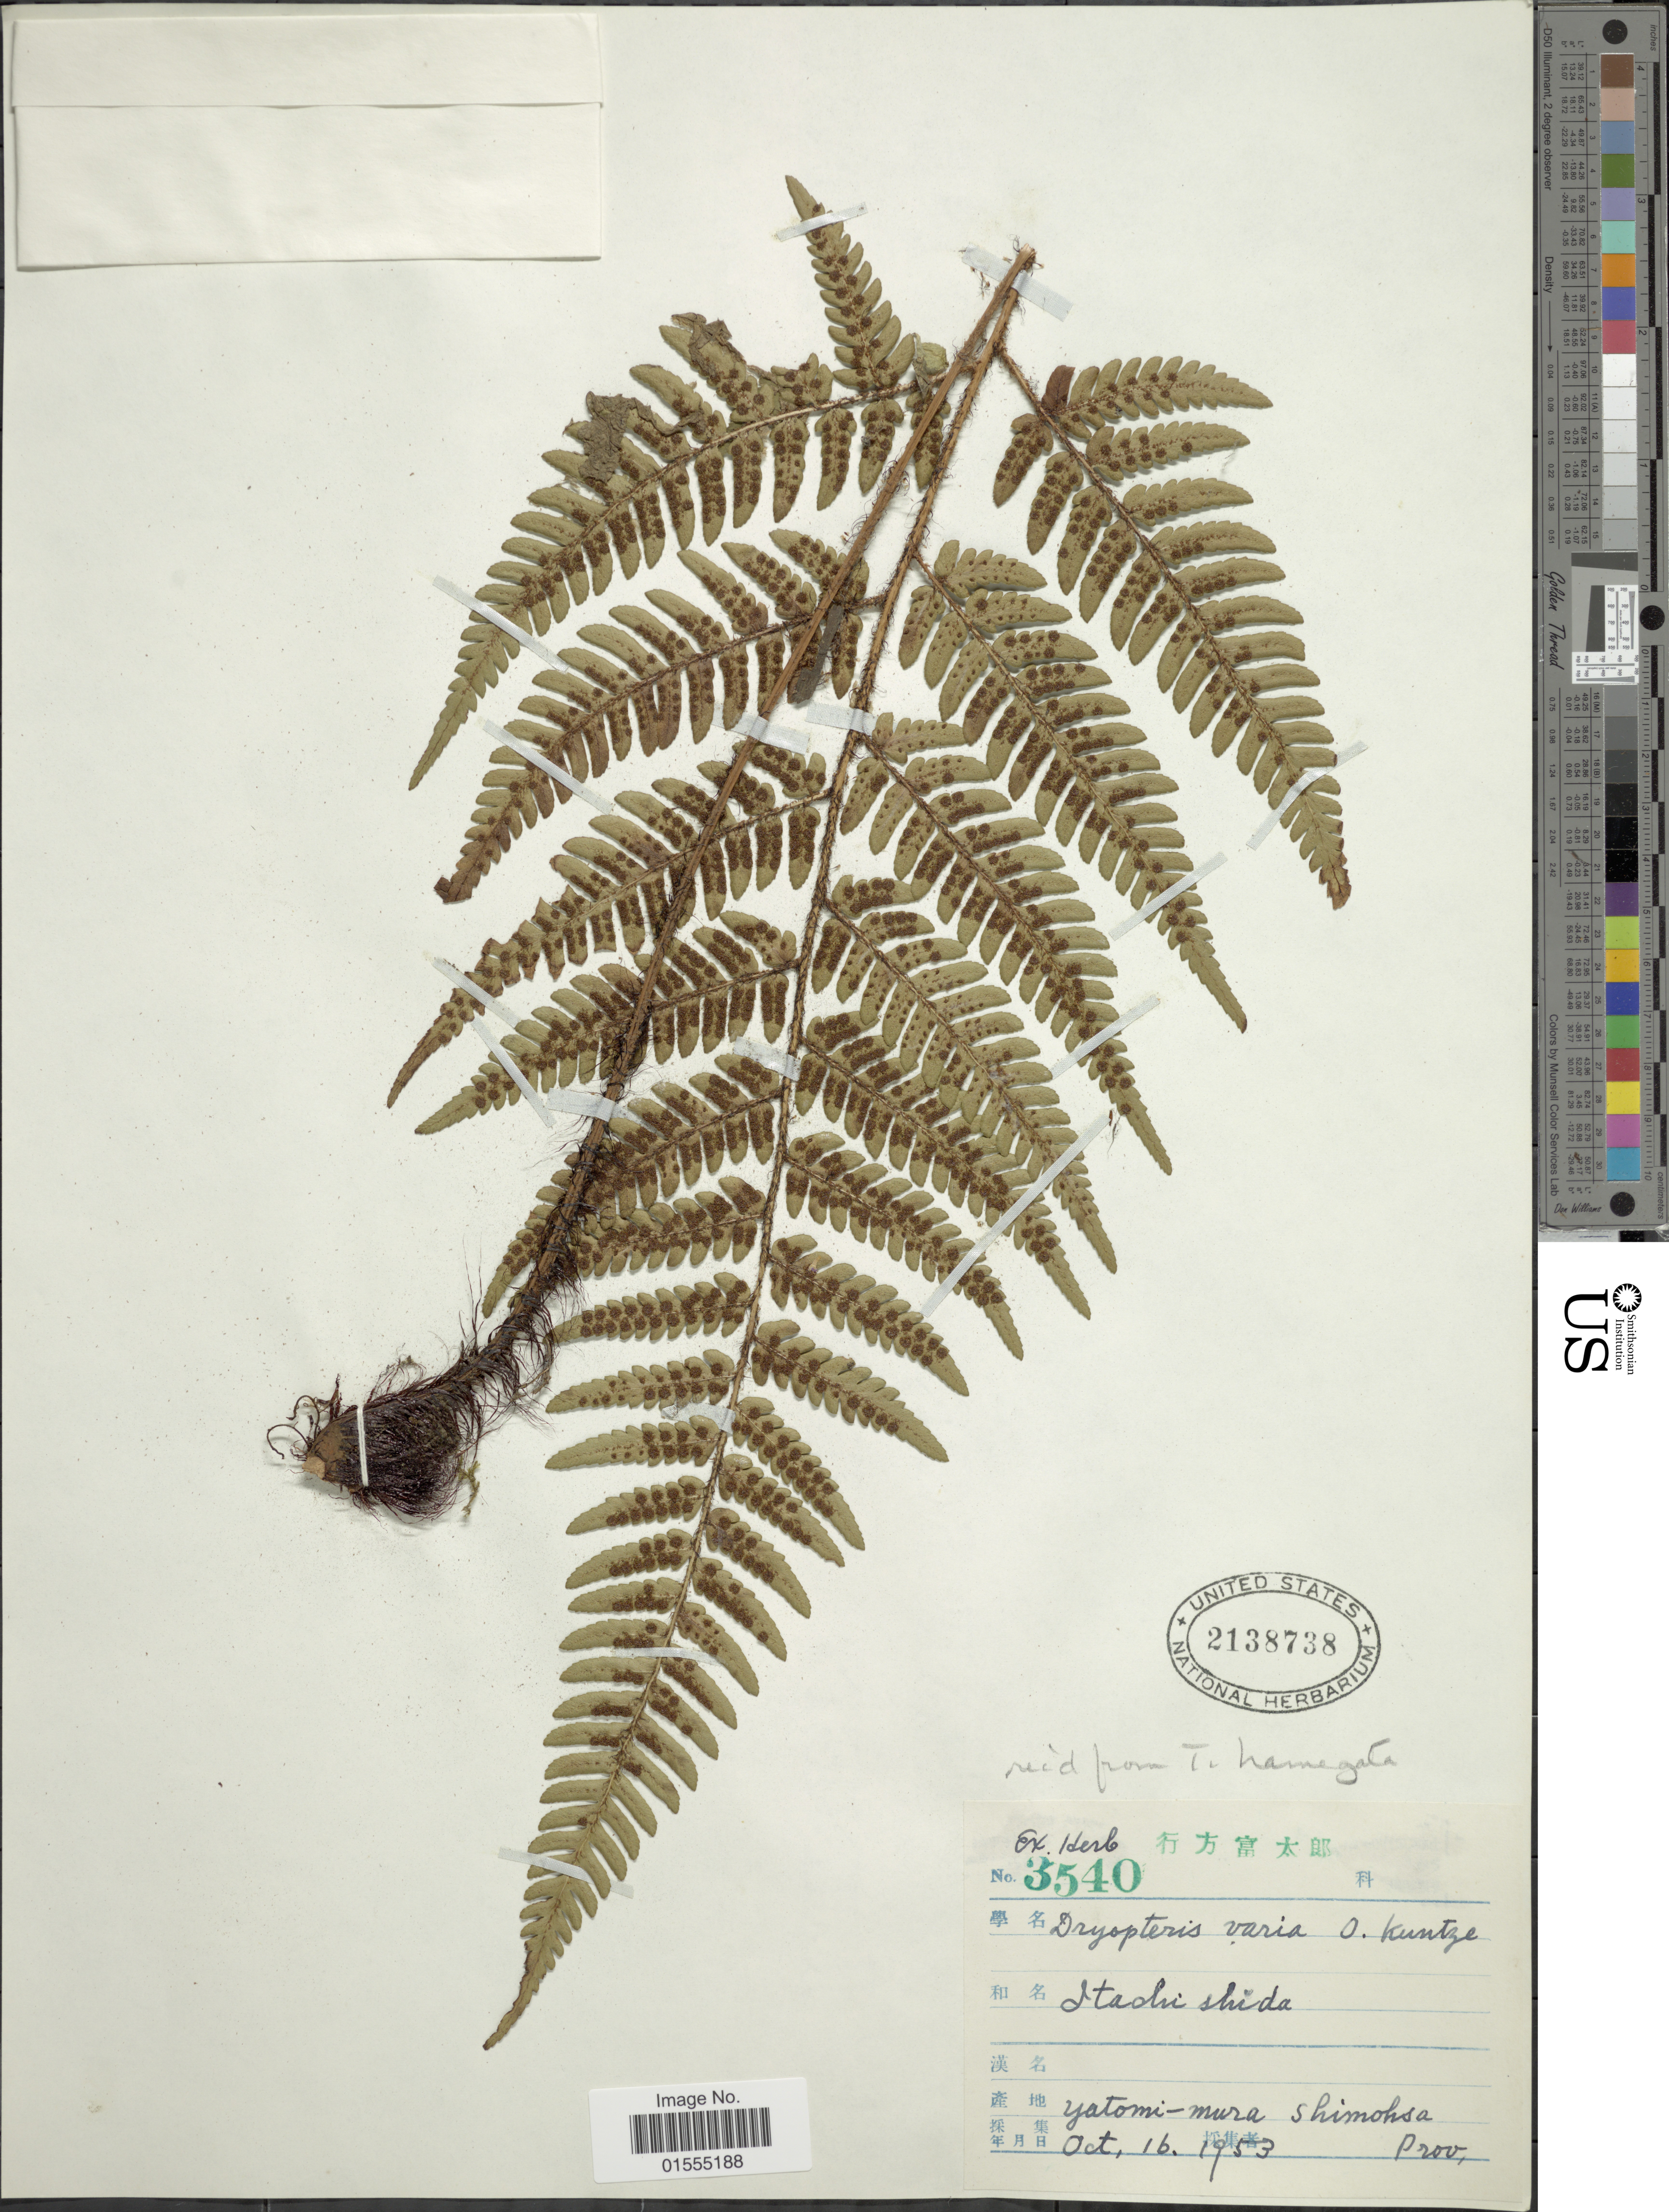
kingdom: Plantae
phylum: Tracheophyta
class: Polypodiopsida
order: Polypodiales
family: Dryopteridaceae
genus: Dryopteris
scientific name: Dryopteris varia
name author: (L.) Kuntze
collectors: T. Namegata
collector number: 3540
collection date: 1953-10-16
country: Japan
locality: Yatomi-mura, Shimosa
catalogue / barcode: US 2138738